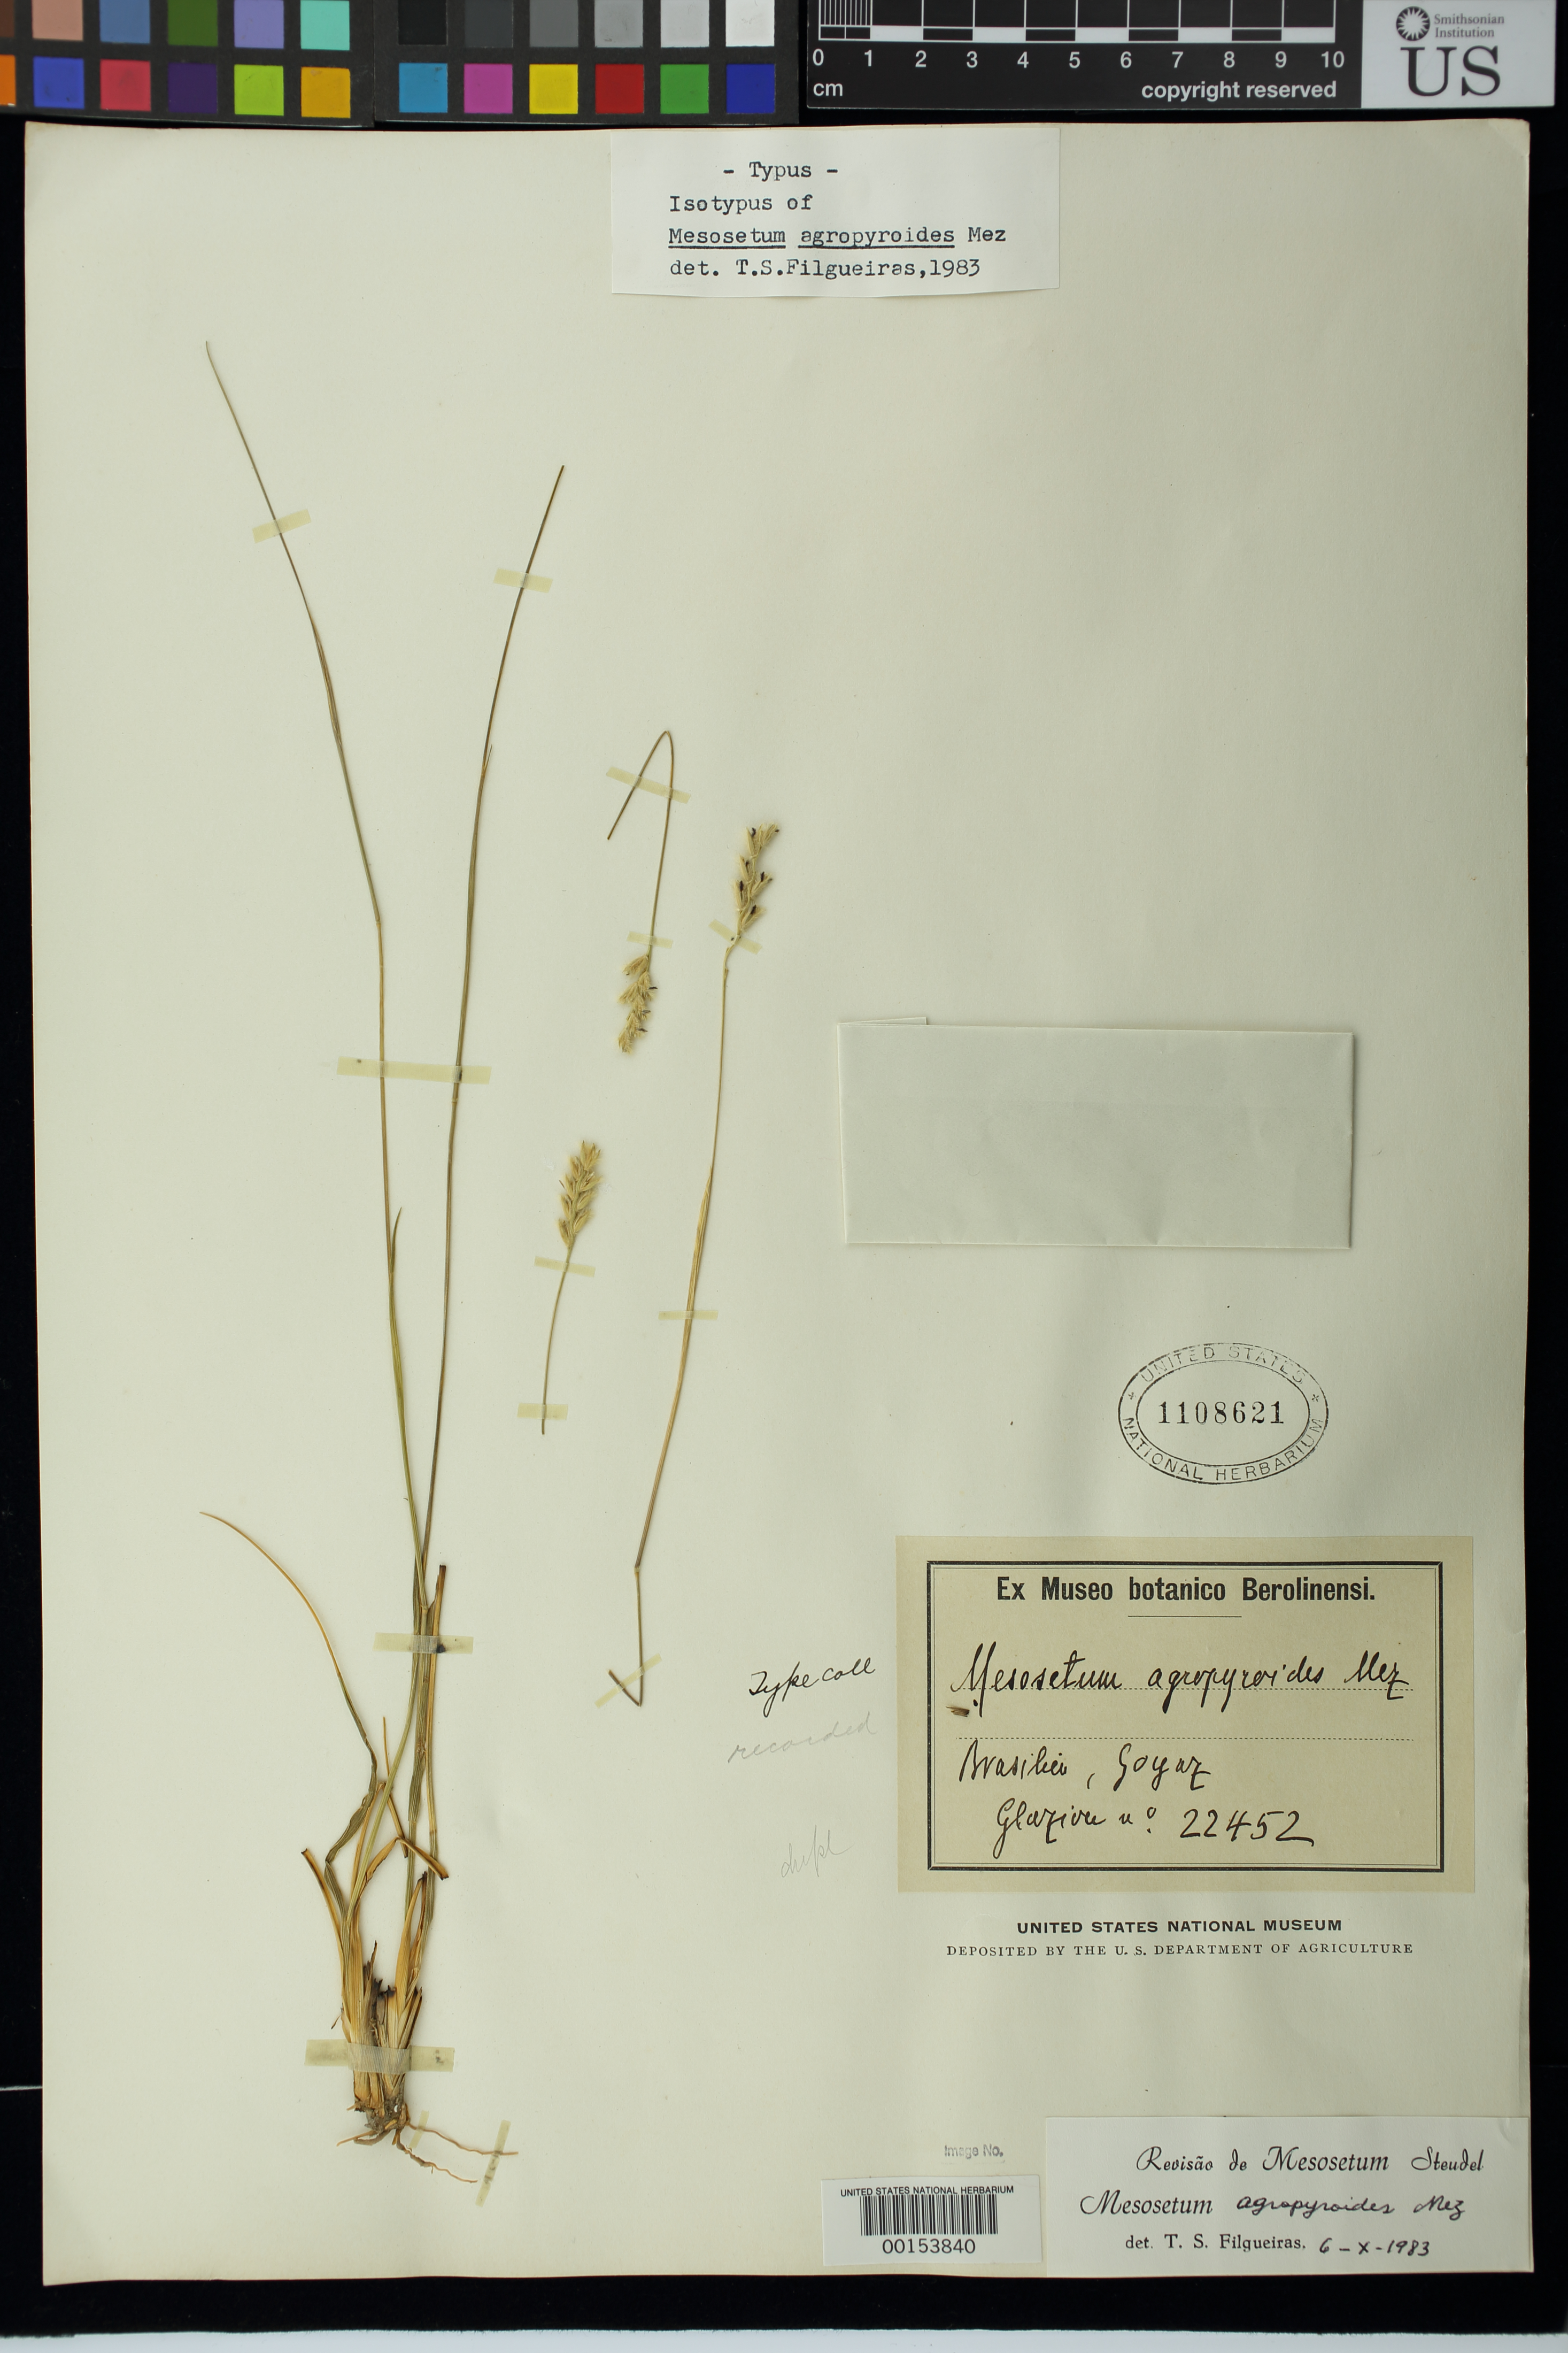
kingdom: Plantae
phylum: Tracheophyta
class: Liliopsida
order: Poales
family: Poaceae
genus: Mesosetum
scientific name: Mesosetum agropyroides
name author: Mez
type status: Isotype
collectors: A. F. M. Glaziou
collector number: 22452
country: Brazil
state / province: Goiás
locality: Inter Porto Imperial et Lunie, ad flum Tocantins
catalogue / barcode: US 1108621